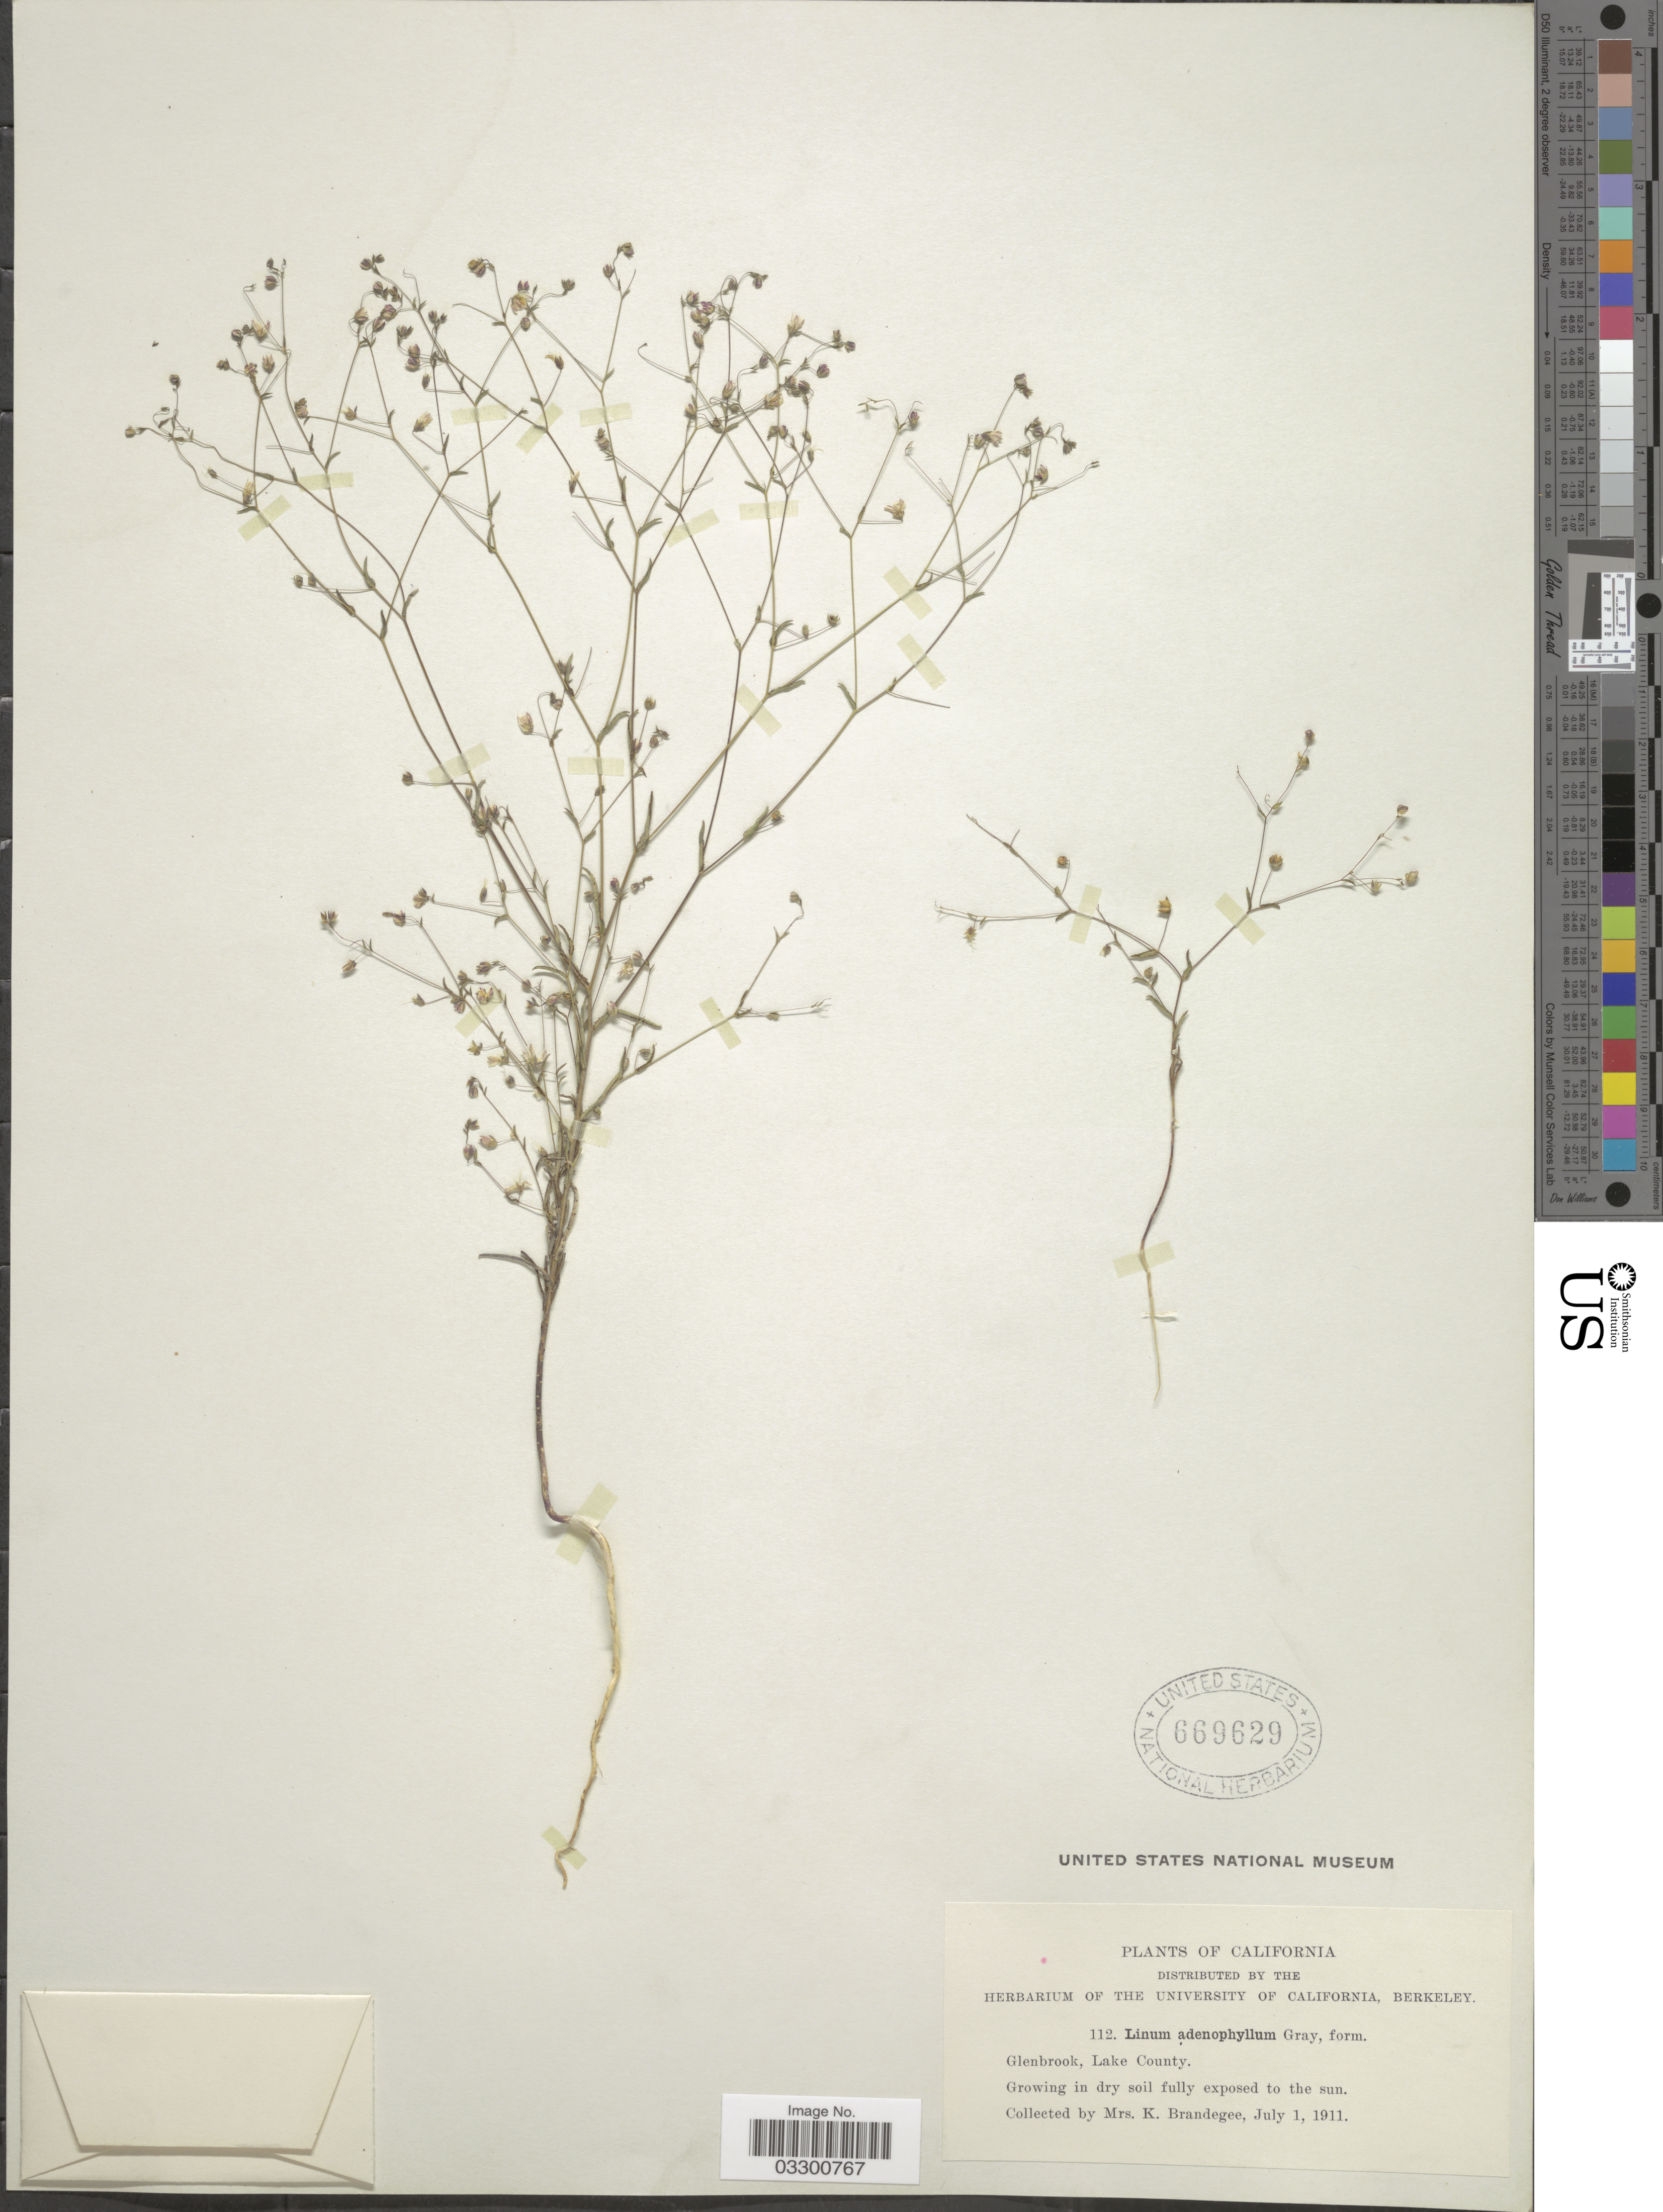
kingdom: Plantae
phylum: Tracheophyta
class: Magnoliopsida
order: Malpighiales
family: Linaceae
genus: Hesperolinon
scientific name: Hesperolinon adenophyllum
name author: (A. Gray) Small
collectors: M. K. Brandegee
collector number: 112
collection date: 1911-07-01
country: United States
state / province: California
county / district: Lake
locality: Glenbrook, Lake County.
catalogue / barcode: US 669629